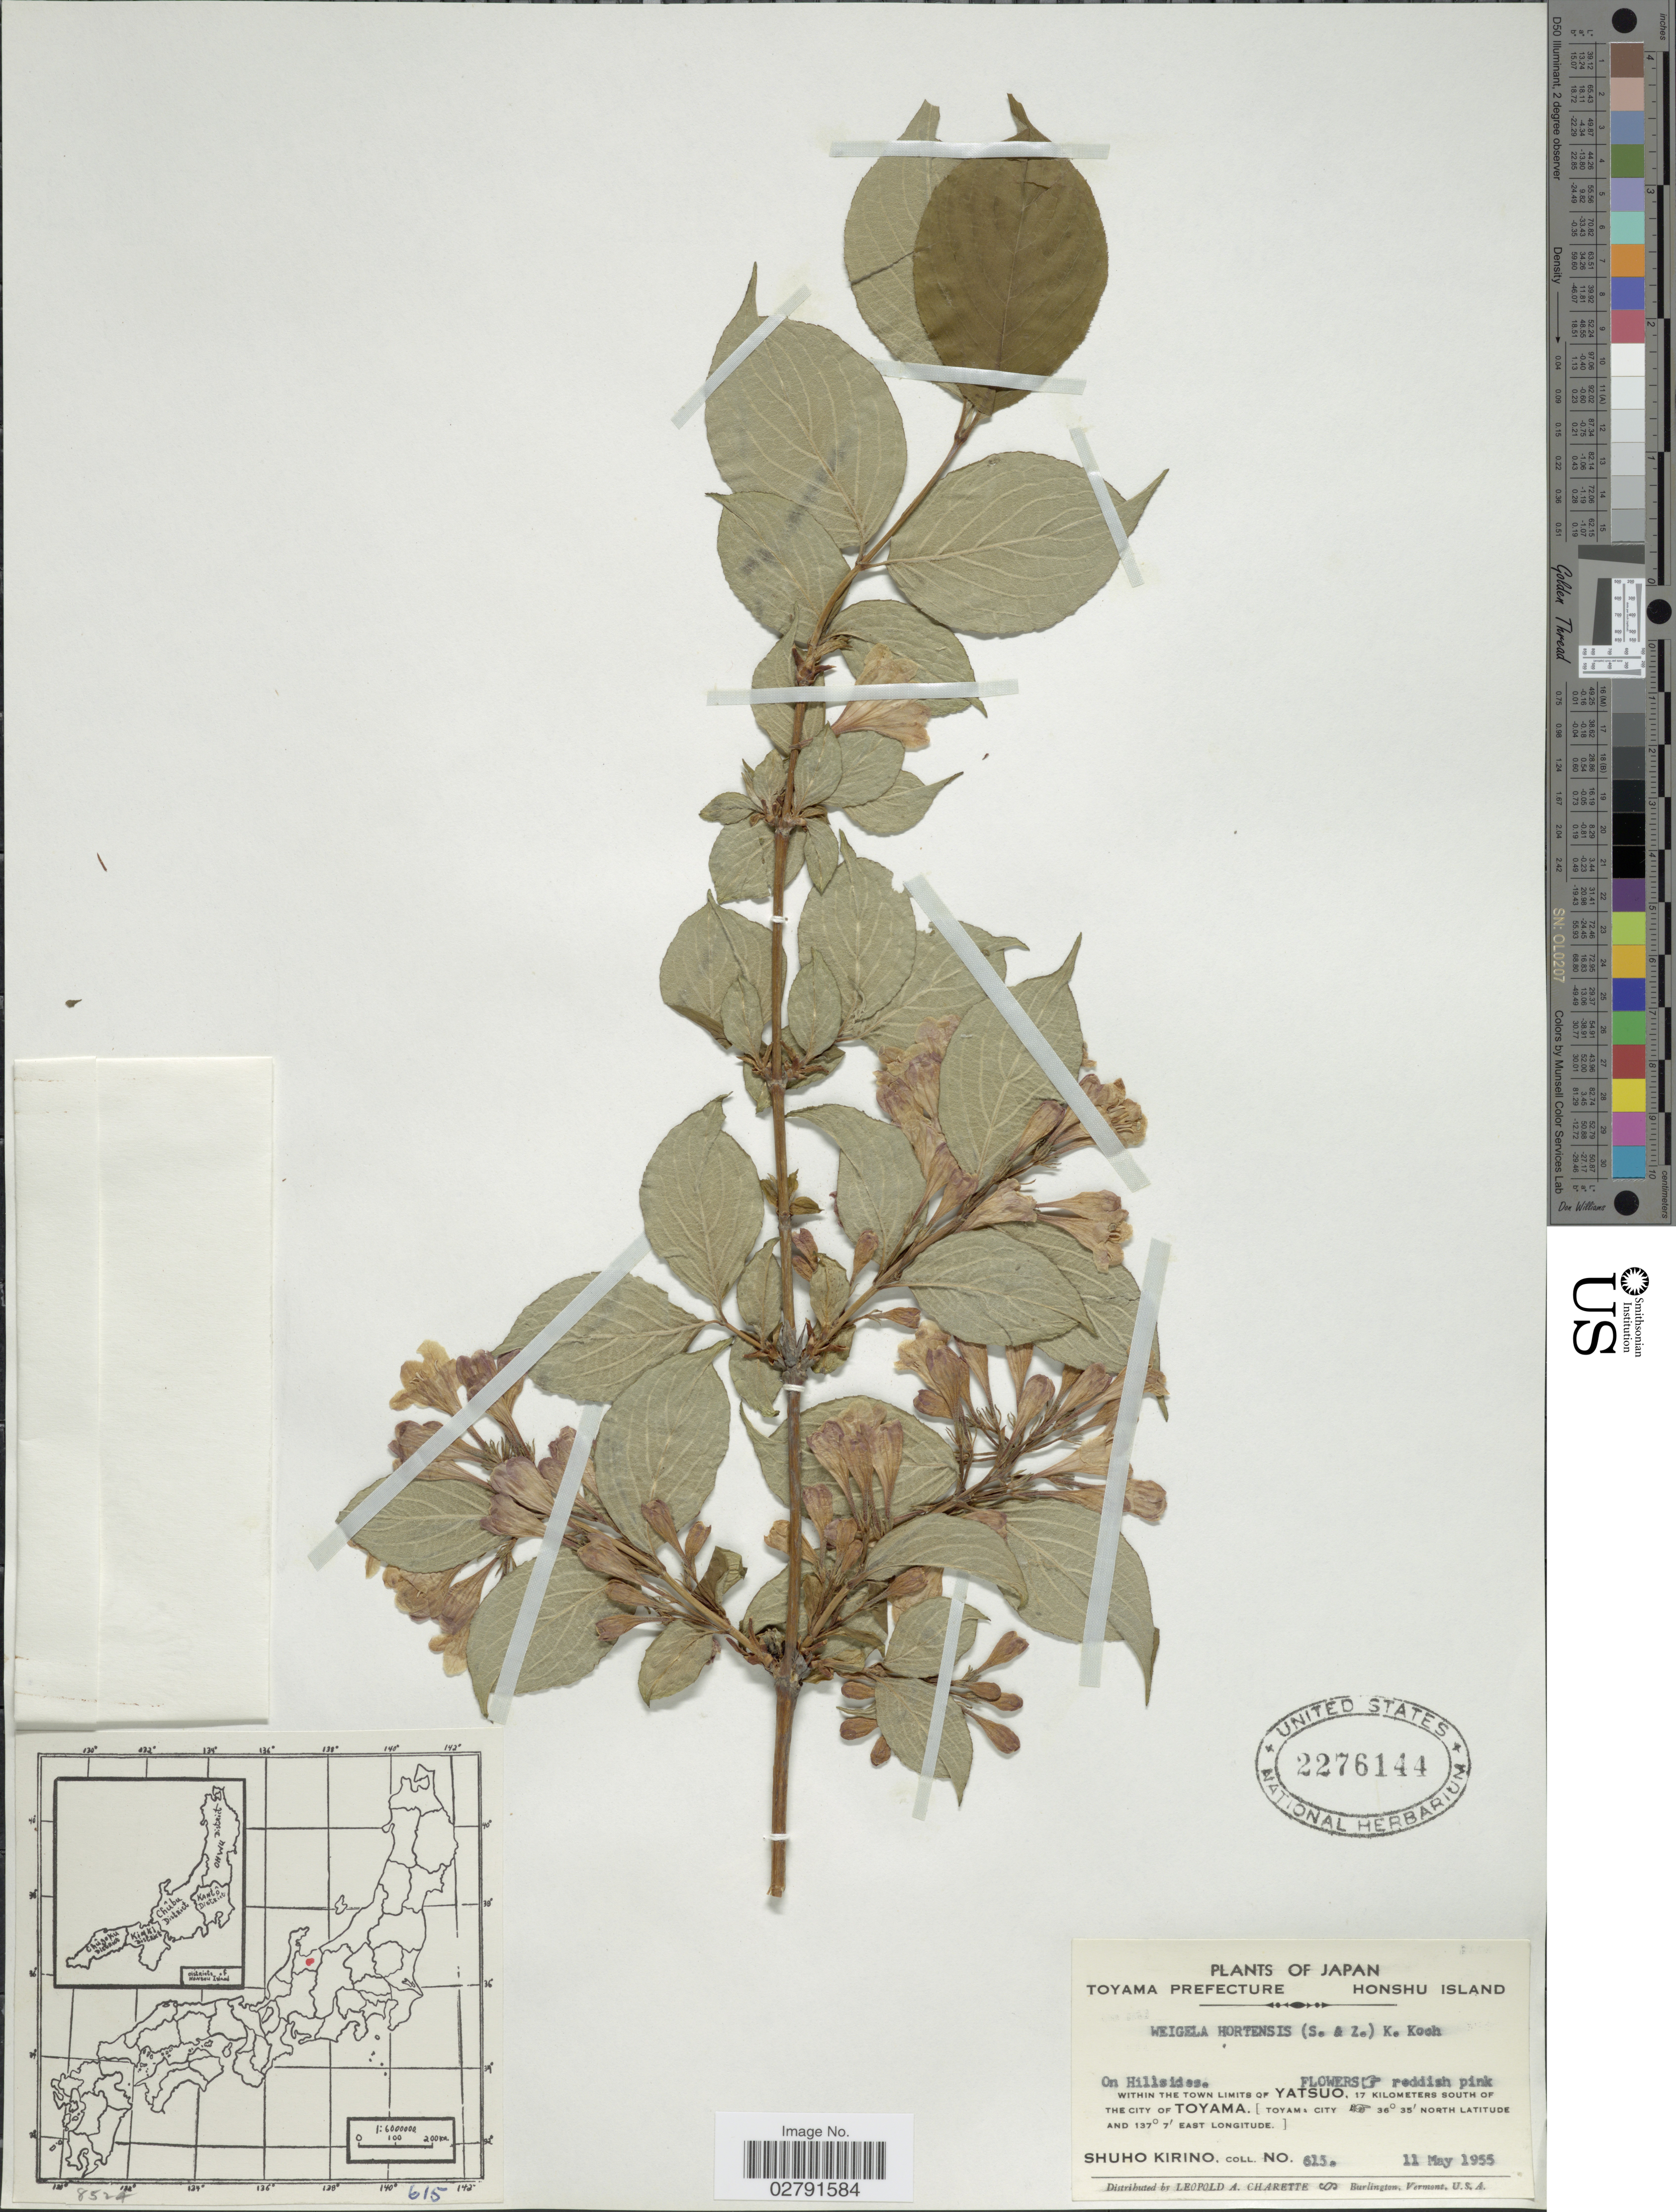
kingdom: Plantae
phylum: Tracheophyta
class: Magnoliopsida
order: Dipsacales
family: Caprifoliaceae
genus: Diervilla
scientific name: Diervilla hortensis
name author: Siebold & Zucc.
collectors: S. Kirino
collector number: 615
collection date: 1955-05-11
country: Japan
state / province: Toyama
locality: Toyama Prefecture, Honshu Island, Within the town limits of Yatsuo, 17 kilometers south of the city of Toyama (Toyama City).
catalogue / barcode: US 2276144